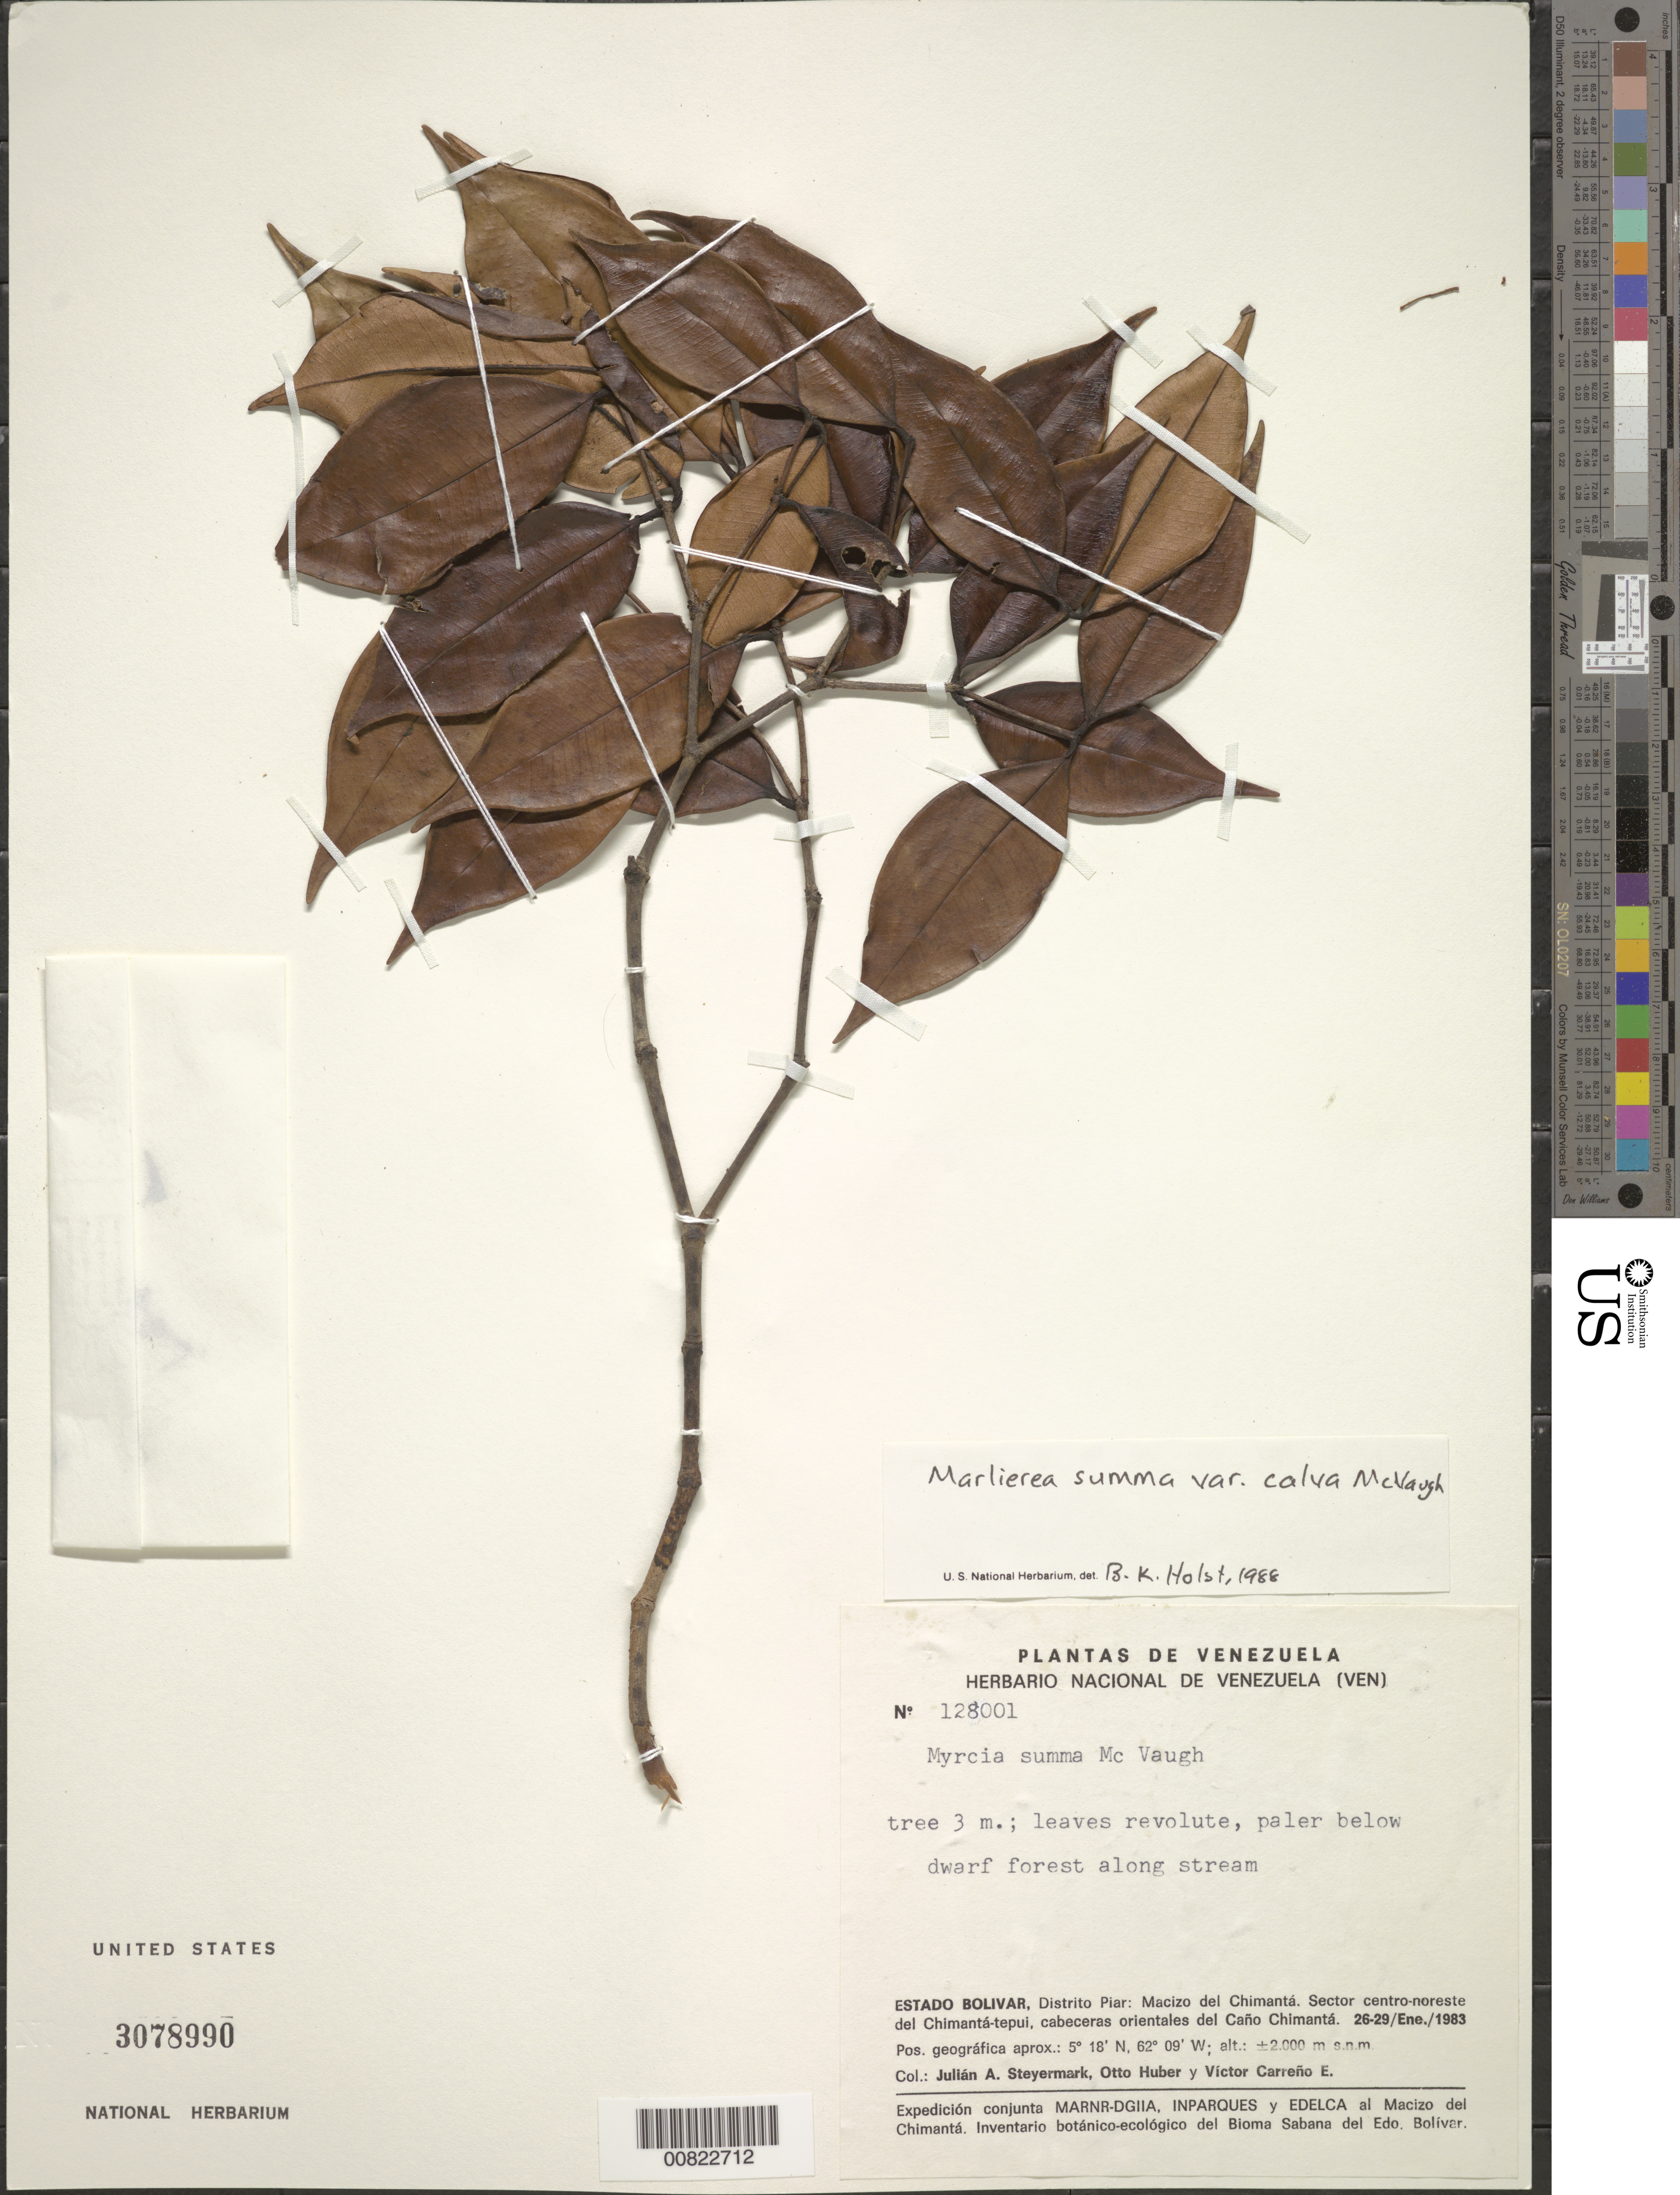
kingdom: Plantae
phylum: Tracheophyta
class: Magnoliopsida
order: Myrtales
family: Myrtaceae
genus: Myrcia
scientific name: Myrcia summa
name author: (McVaugh) M.F. Santos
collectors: J. Steyermark, O. Huber & V. Carreño E.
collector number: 128001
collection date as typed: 26-Feb-83 to 29 February 1983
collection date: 1983-02-26/1983-02-28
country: Venezuela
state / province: Bolívar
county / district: Piar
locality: Macizo del Chimantá, sector centro-noreste del Chimantá-tepuí, cabeceras orientales del Caño Chimantá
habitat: Dwarf forest along stream.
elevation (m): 2000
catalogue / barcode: US 3078990